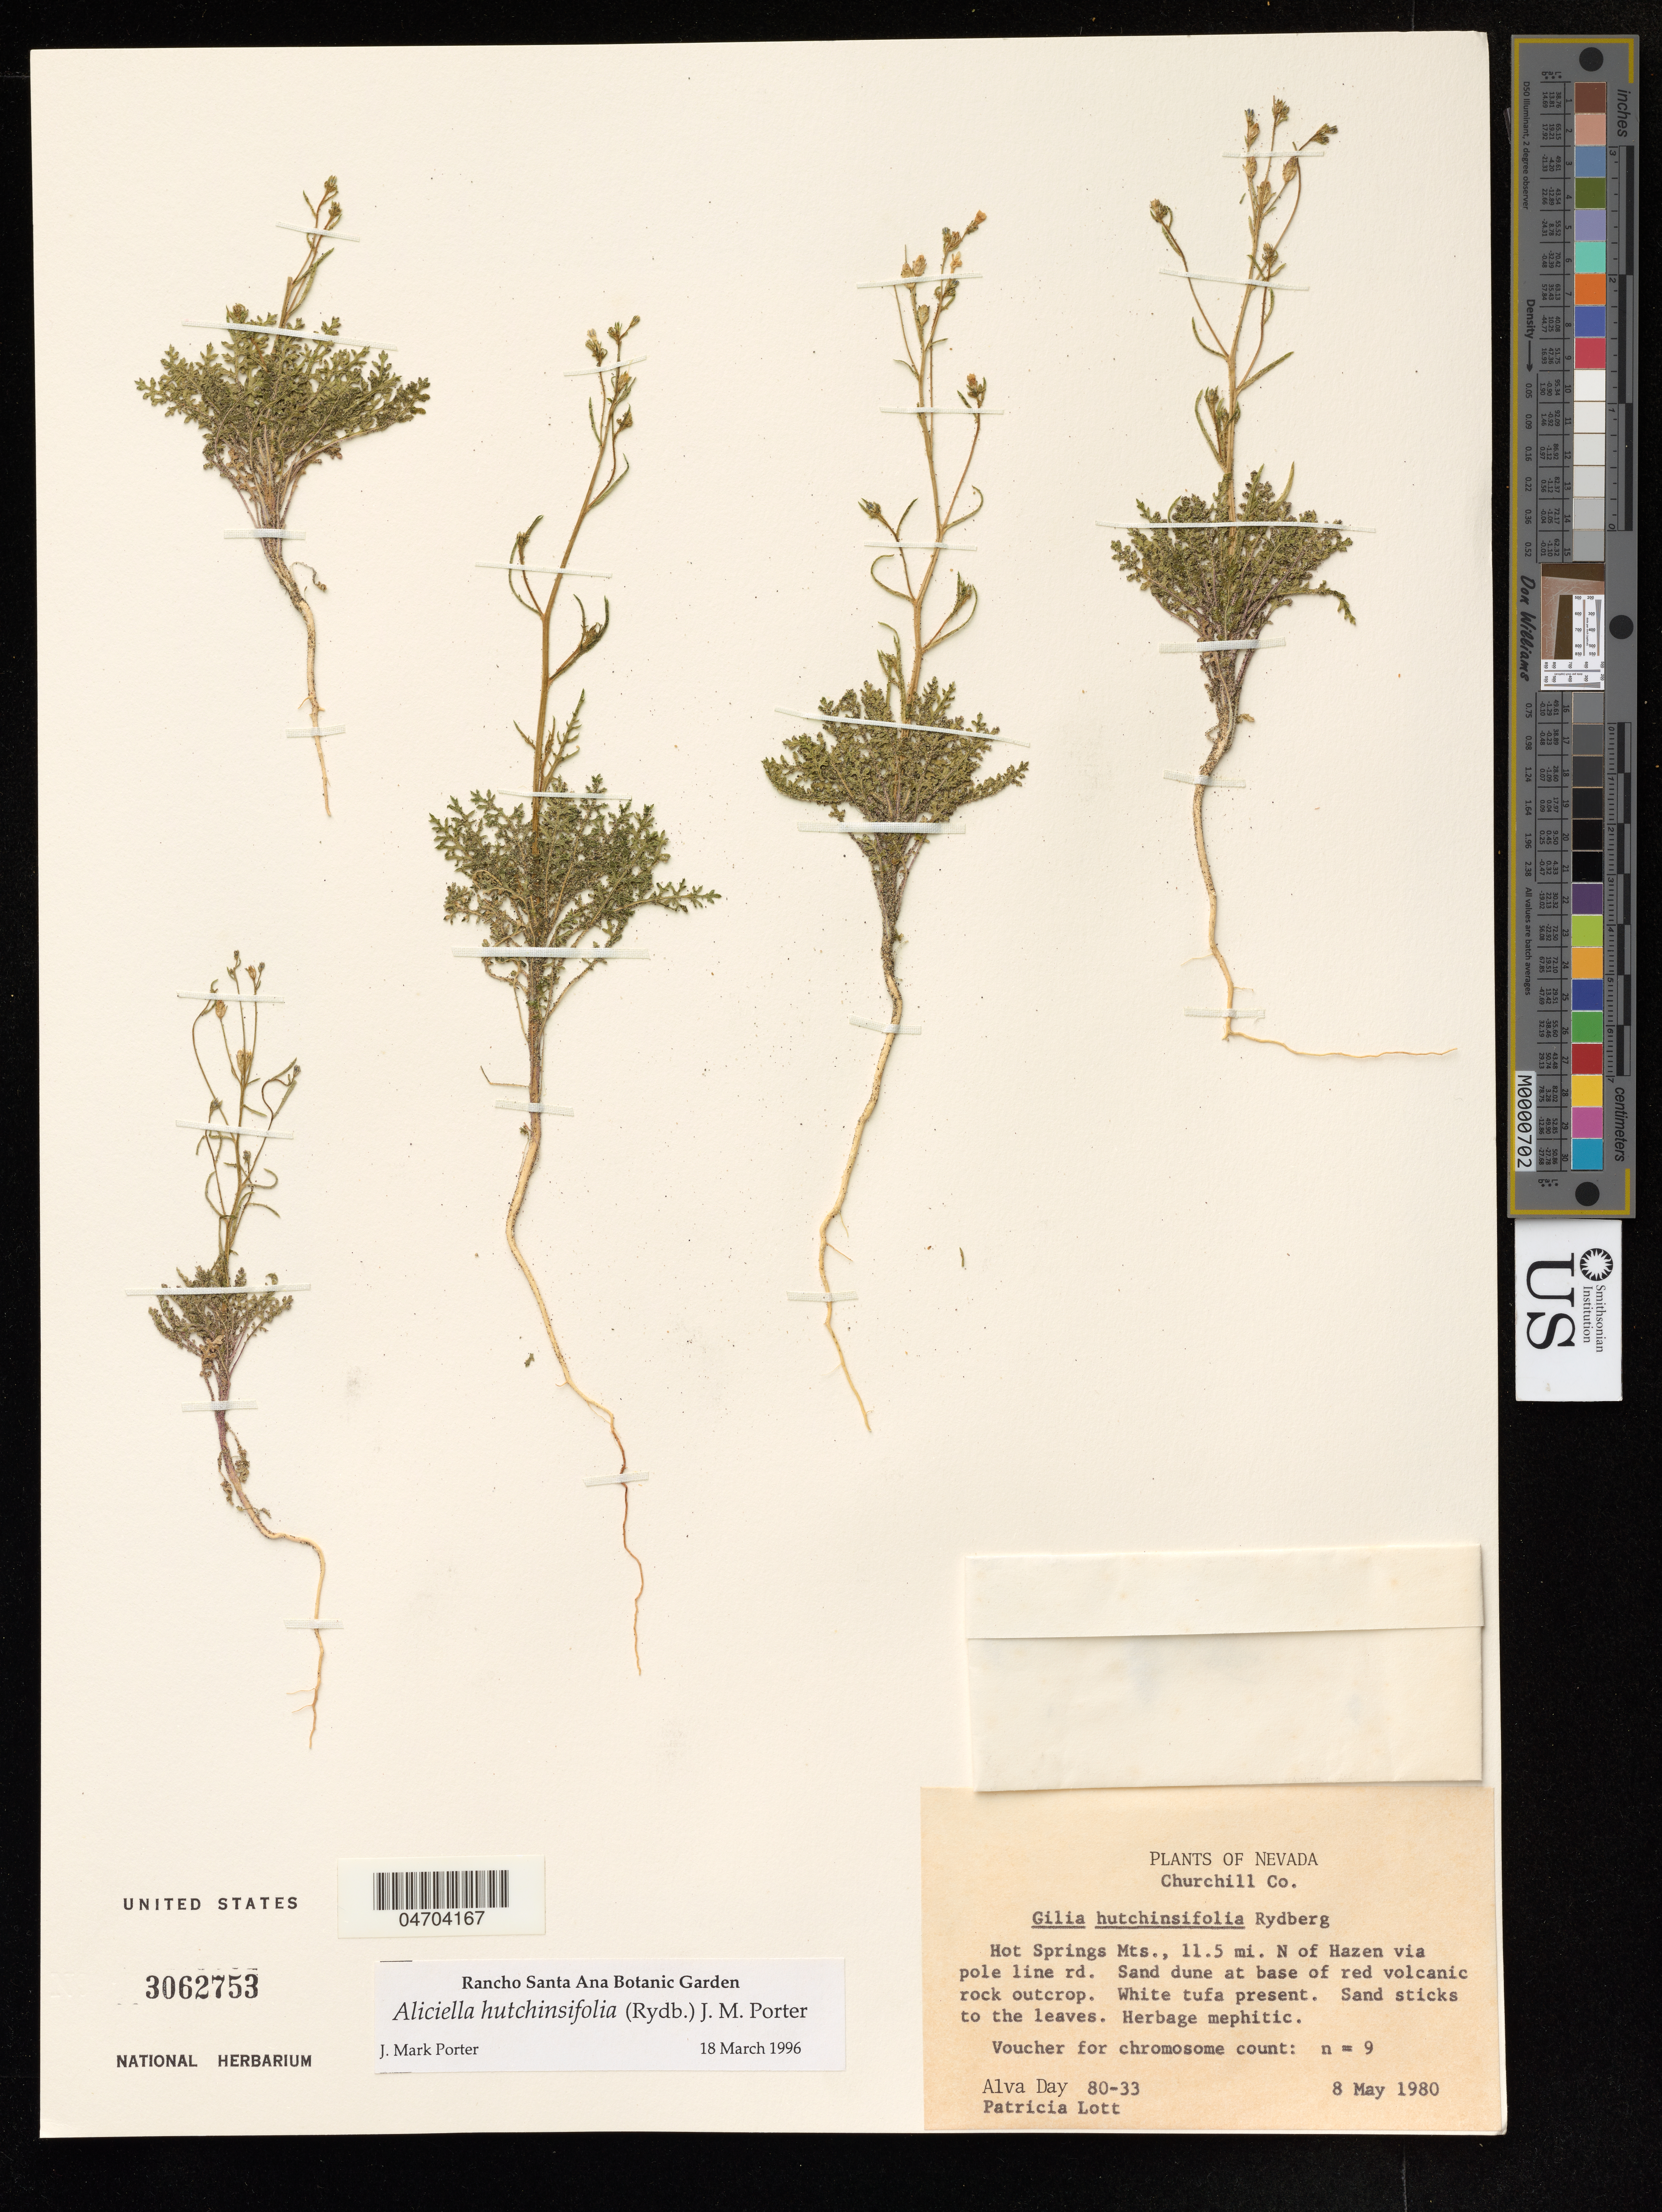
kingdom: Plantae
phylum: Tracheophyta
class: Magnoliopsida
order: Ericales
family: Polemoniaceae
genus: Aliciella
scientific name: Aliciella hutchinsifolia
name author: (Rydb.) J.M. Porter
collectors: A. Day & P. Lott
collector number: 80-33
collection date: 1980-05-08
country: United States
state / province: Nevada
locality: Churchill Co. Hot Springs Mts., 11.5 mi. N of Hazen via pole line rd.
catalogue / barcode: US 3062753